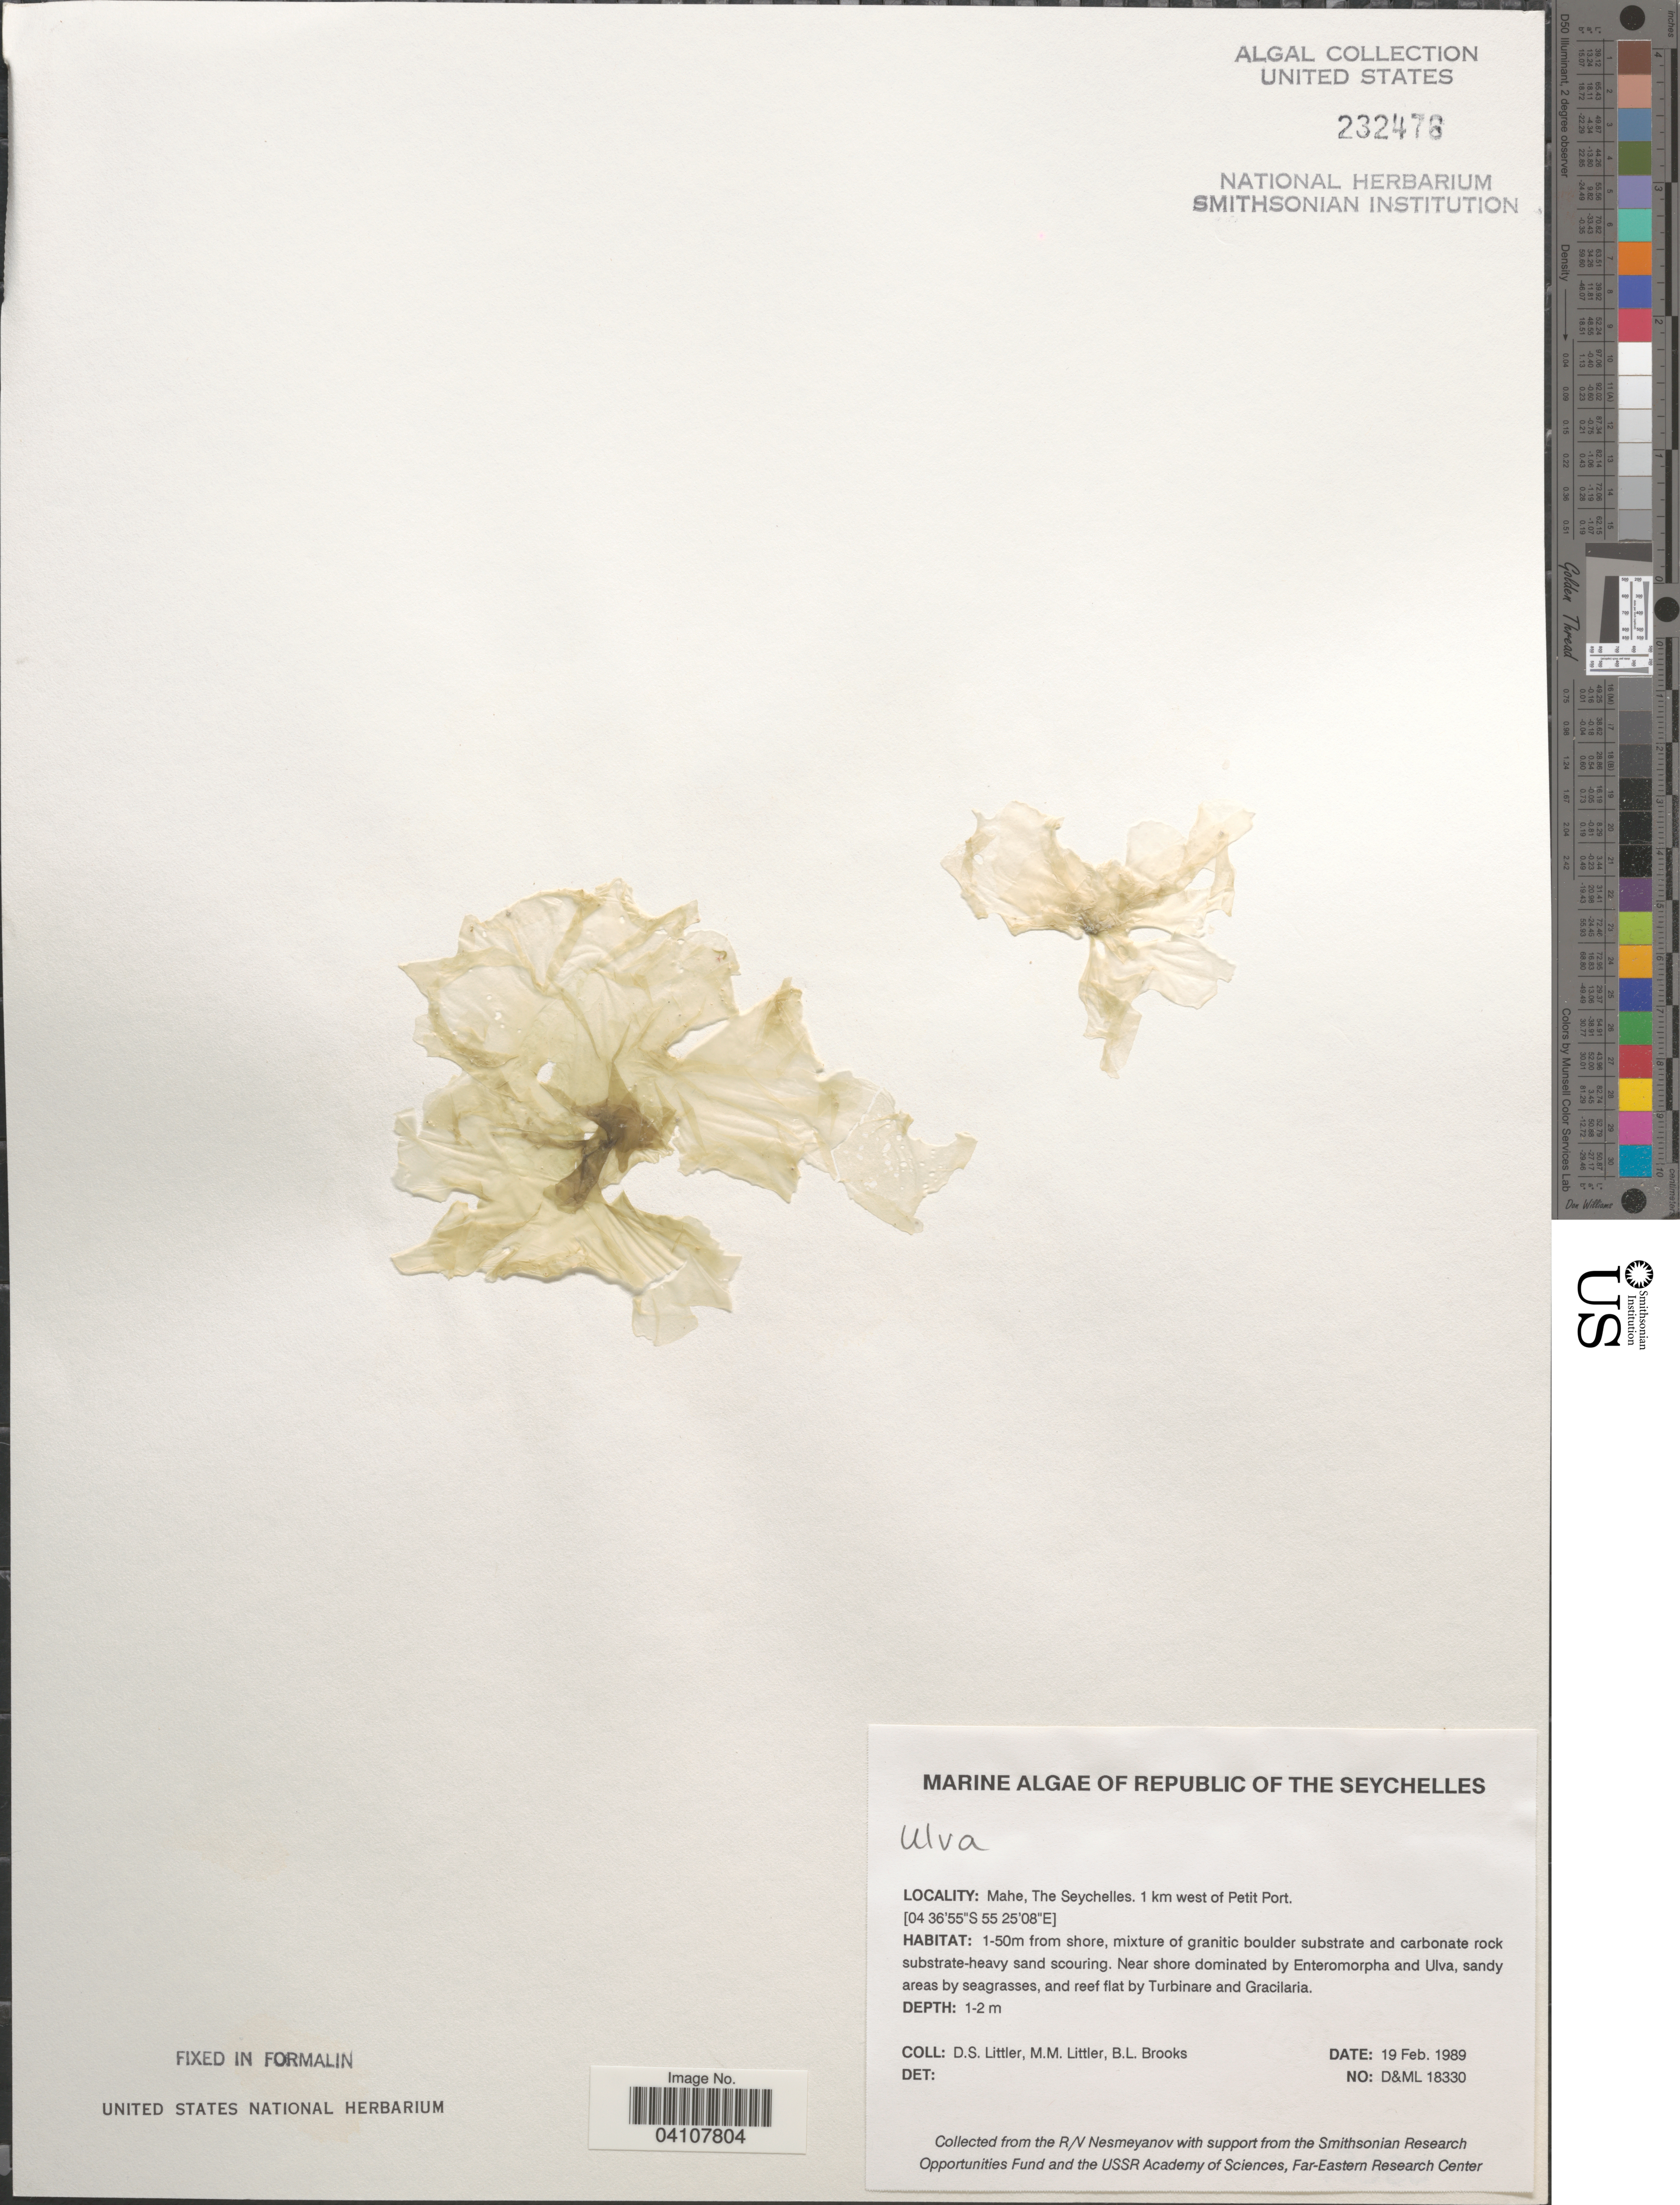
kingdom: Plantae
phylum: Chlorophyta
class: Ulvophyceae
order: Ulvales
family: Ulvaceae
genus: Ulva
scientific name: Ulva sp.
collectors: D. S. Littler & B. Brooks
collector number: D&ML18330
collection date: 1989-02-19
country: Seychelles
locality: Republic of the Seychelles. Mahe. 1 km west of Petit Port. 1-50m from shore.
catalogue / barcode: US 232478